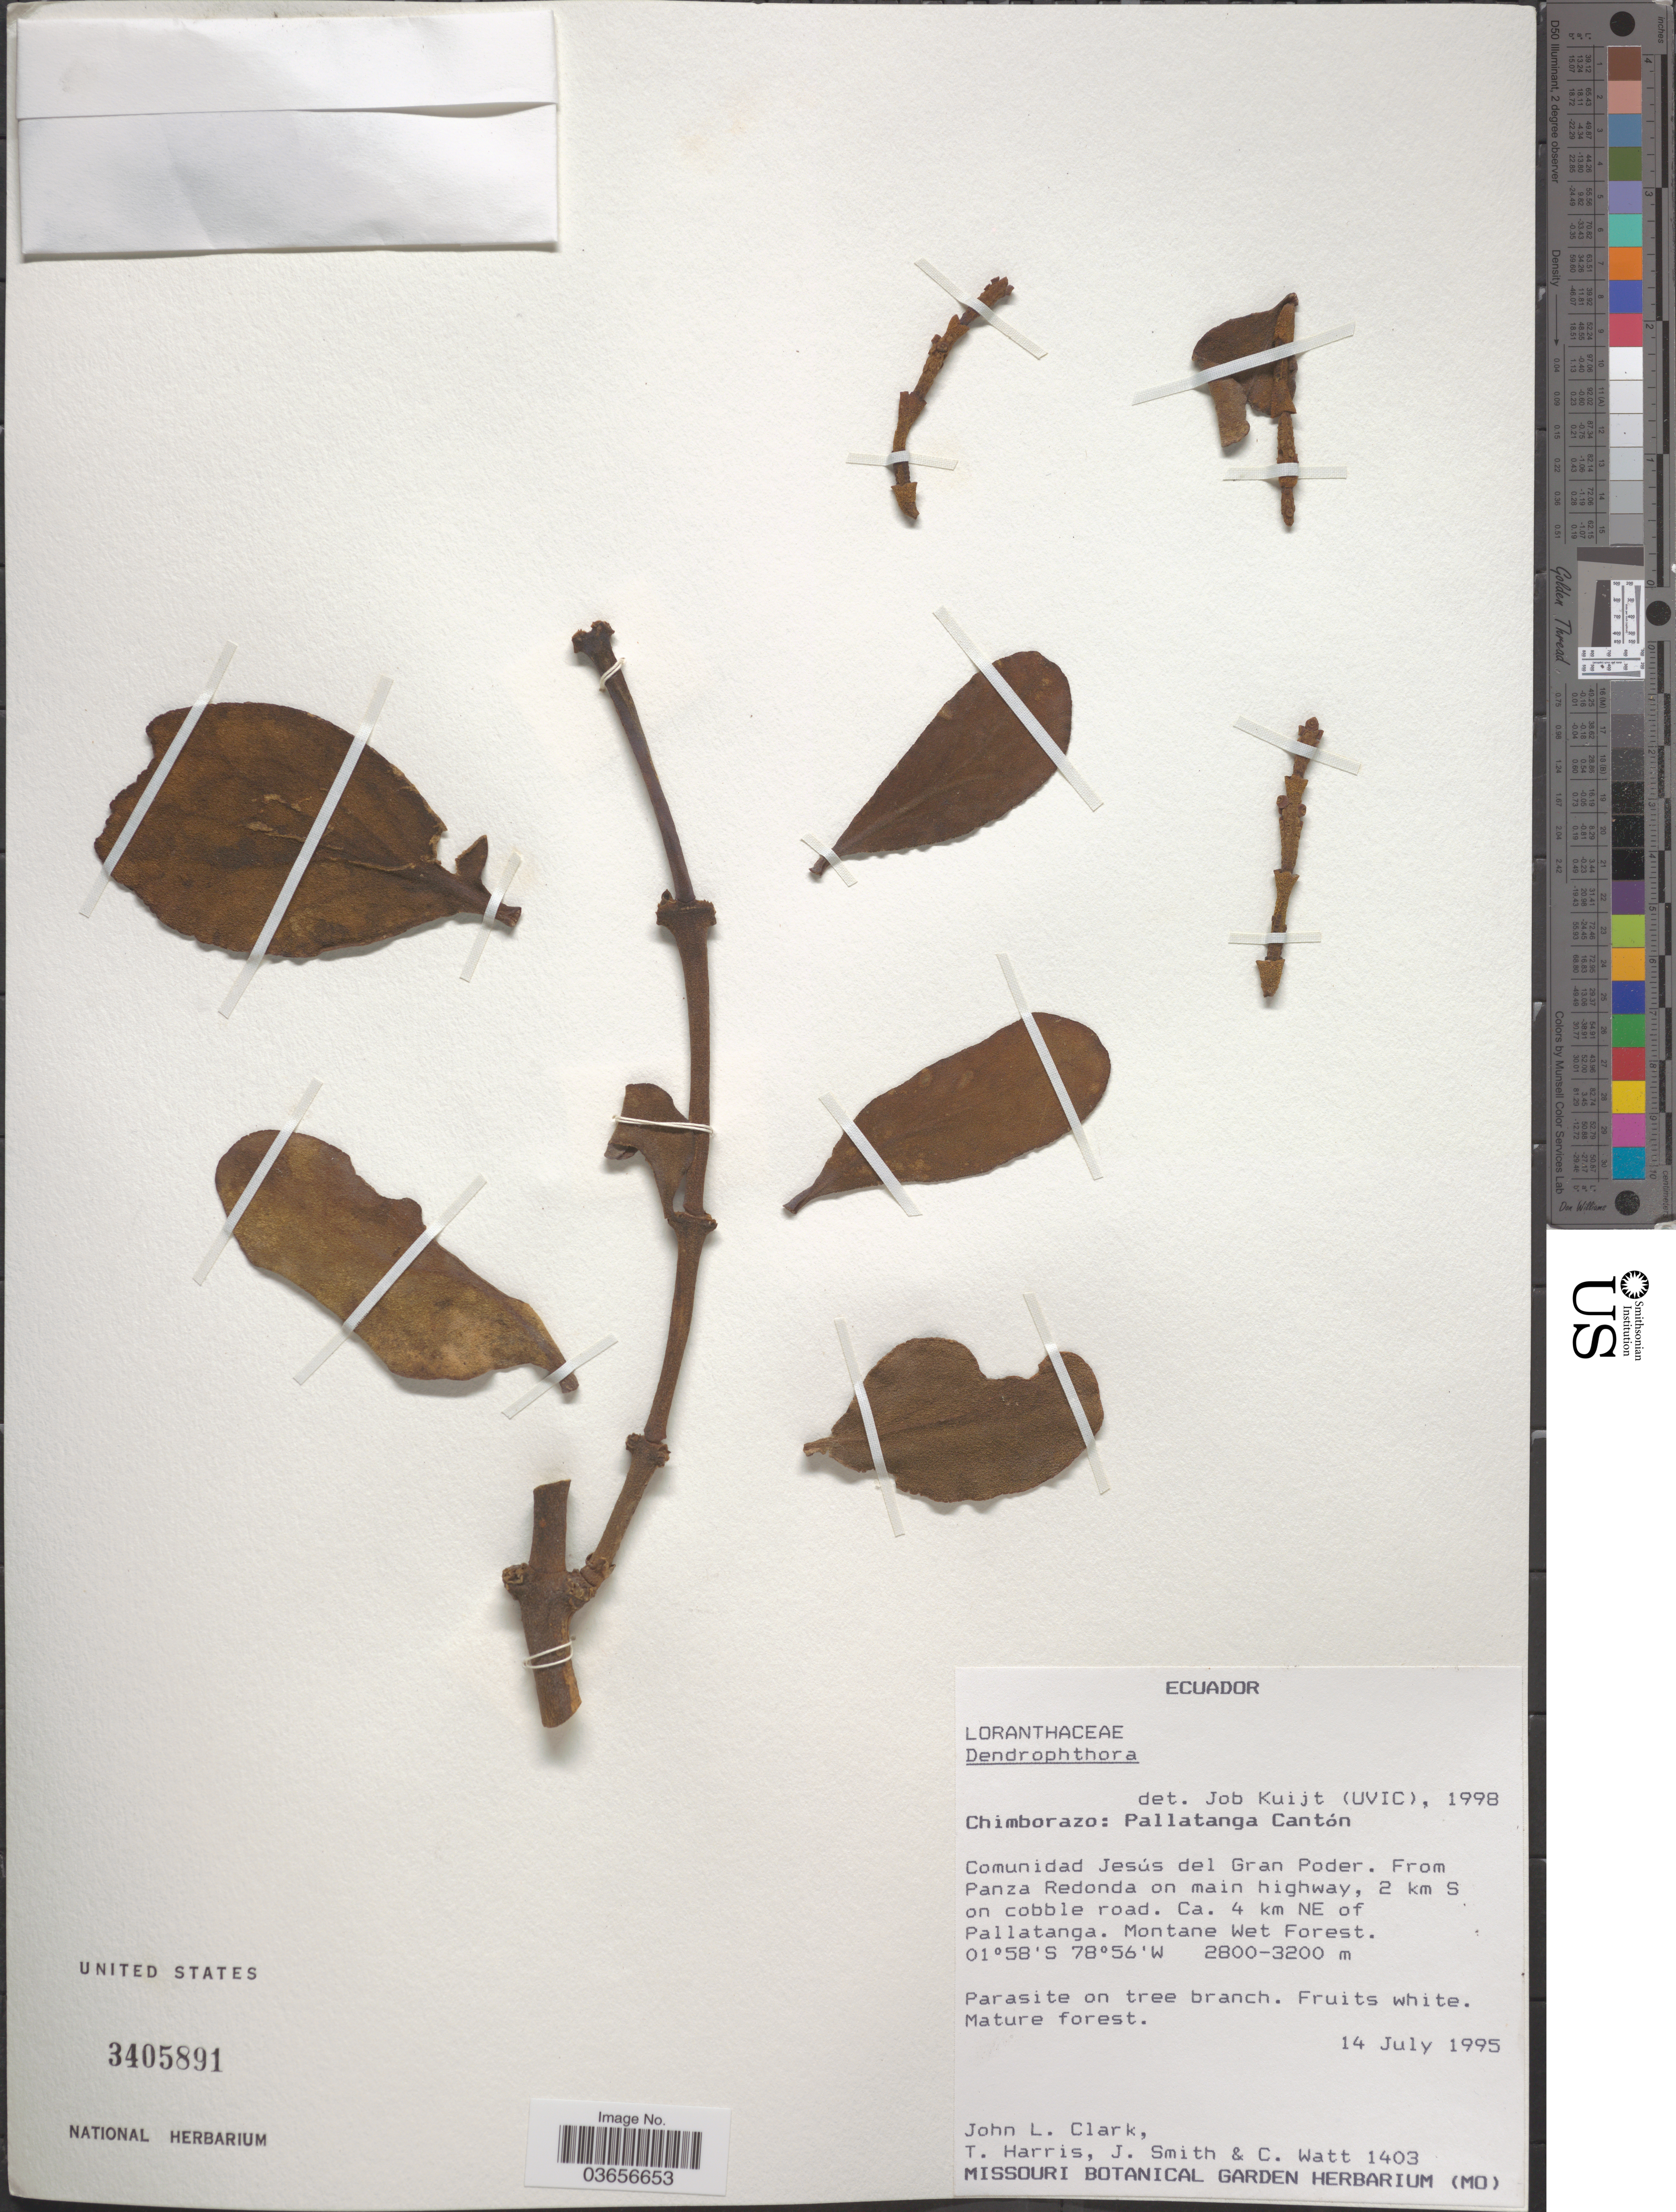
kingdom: Plantae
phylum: Tracheophyta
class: Magnoliopsida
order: Santalales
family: Viscaceae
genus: Dendrophthora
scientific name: Dendrophthora sp.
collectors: J. L. Clark, T. Harris, J. Smith & C. Watt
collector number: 1403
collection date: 1995-07-14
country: Ecuador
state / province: Chimborazo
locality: Pallatanga Cantón. Comunidad Jesús del Gran Poder. From Panza Redonda on main highway, 2 km S on cobble road. 4 km NE of Pallatanga. Montane Wet Forest.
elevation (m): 2800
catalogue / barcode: US 3405891